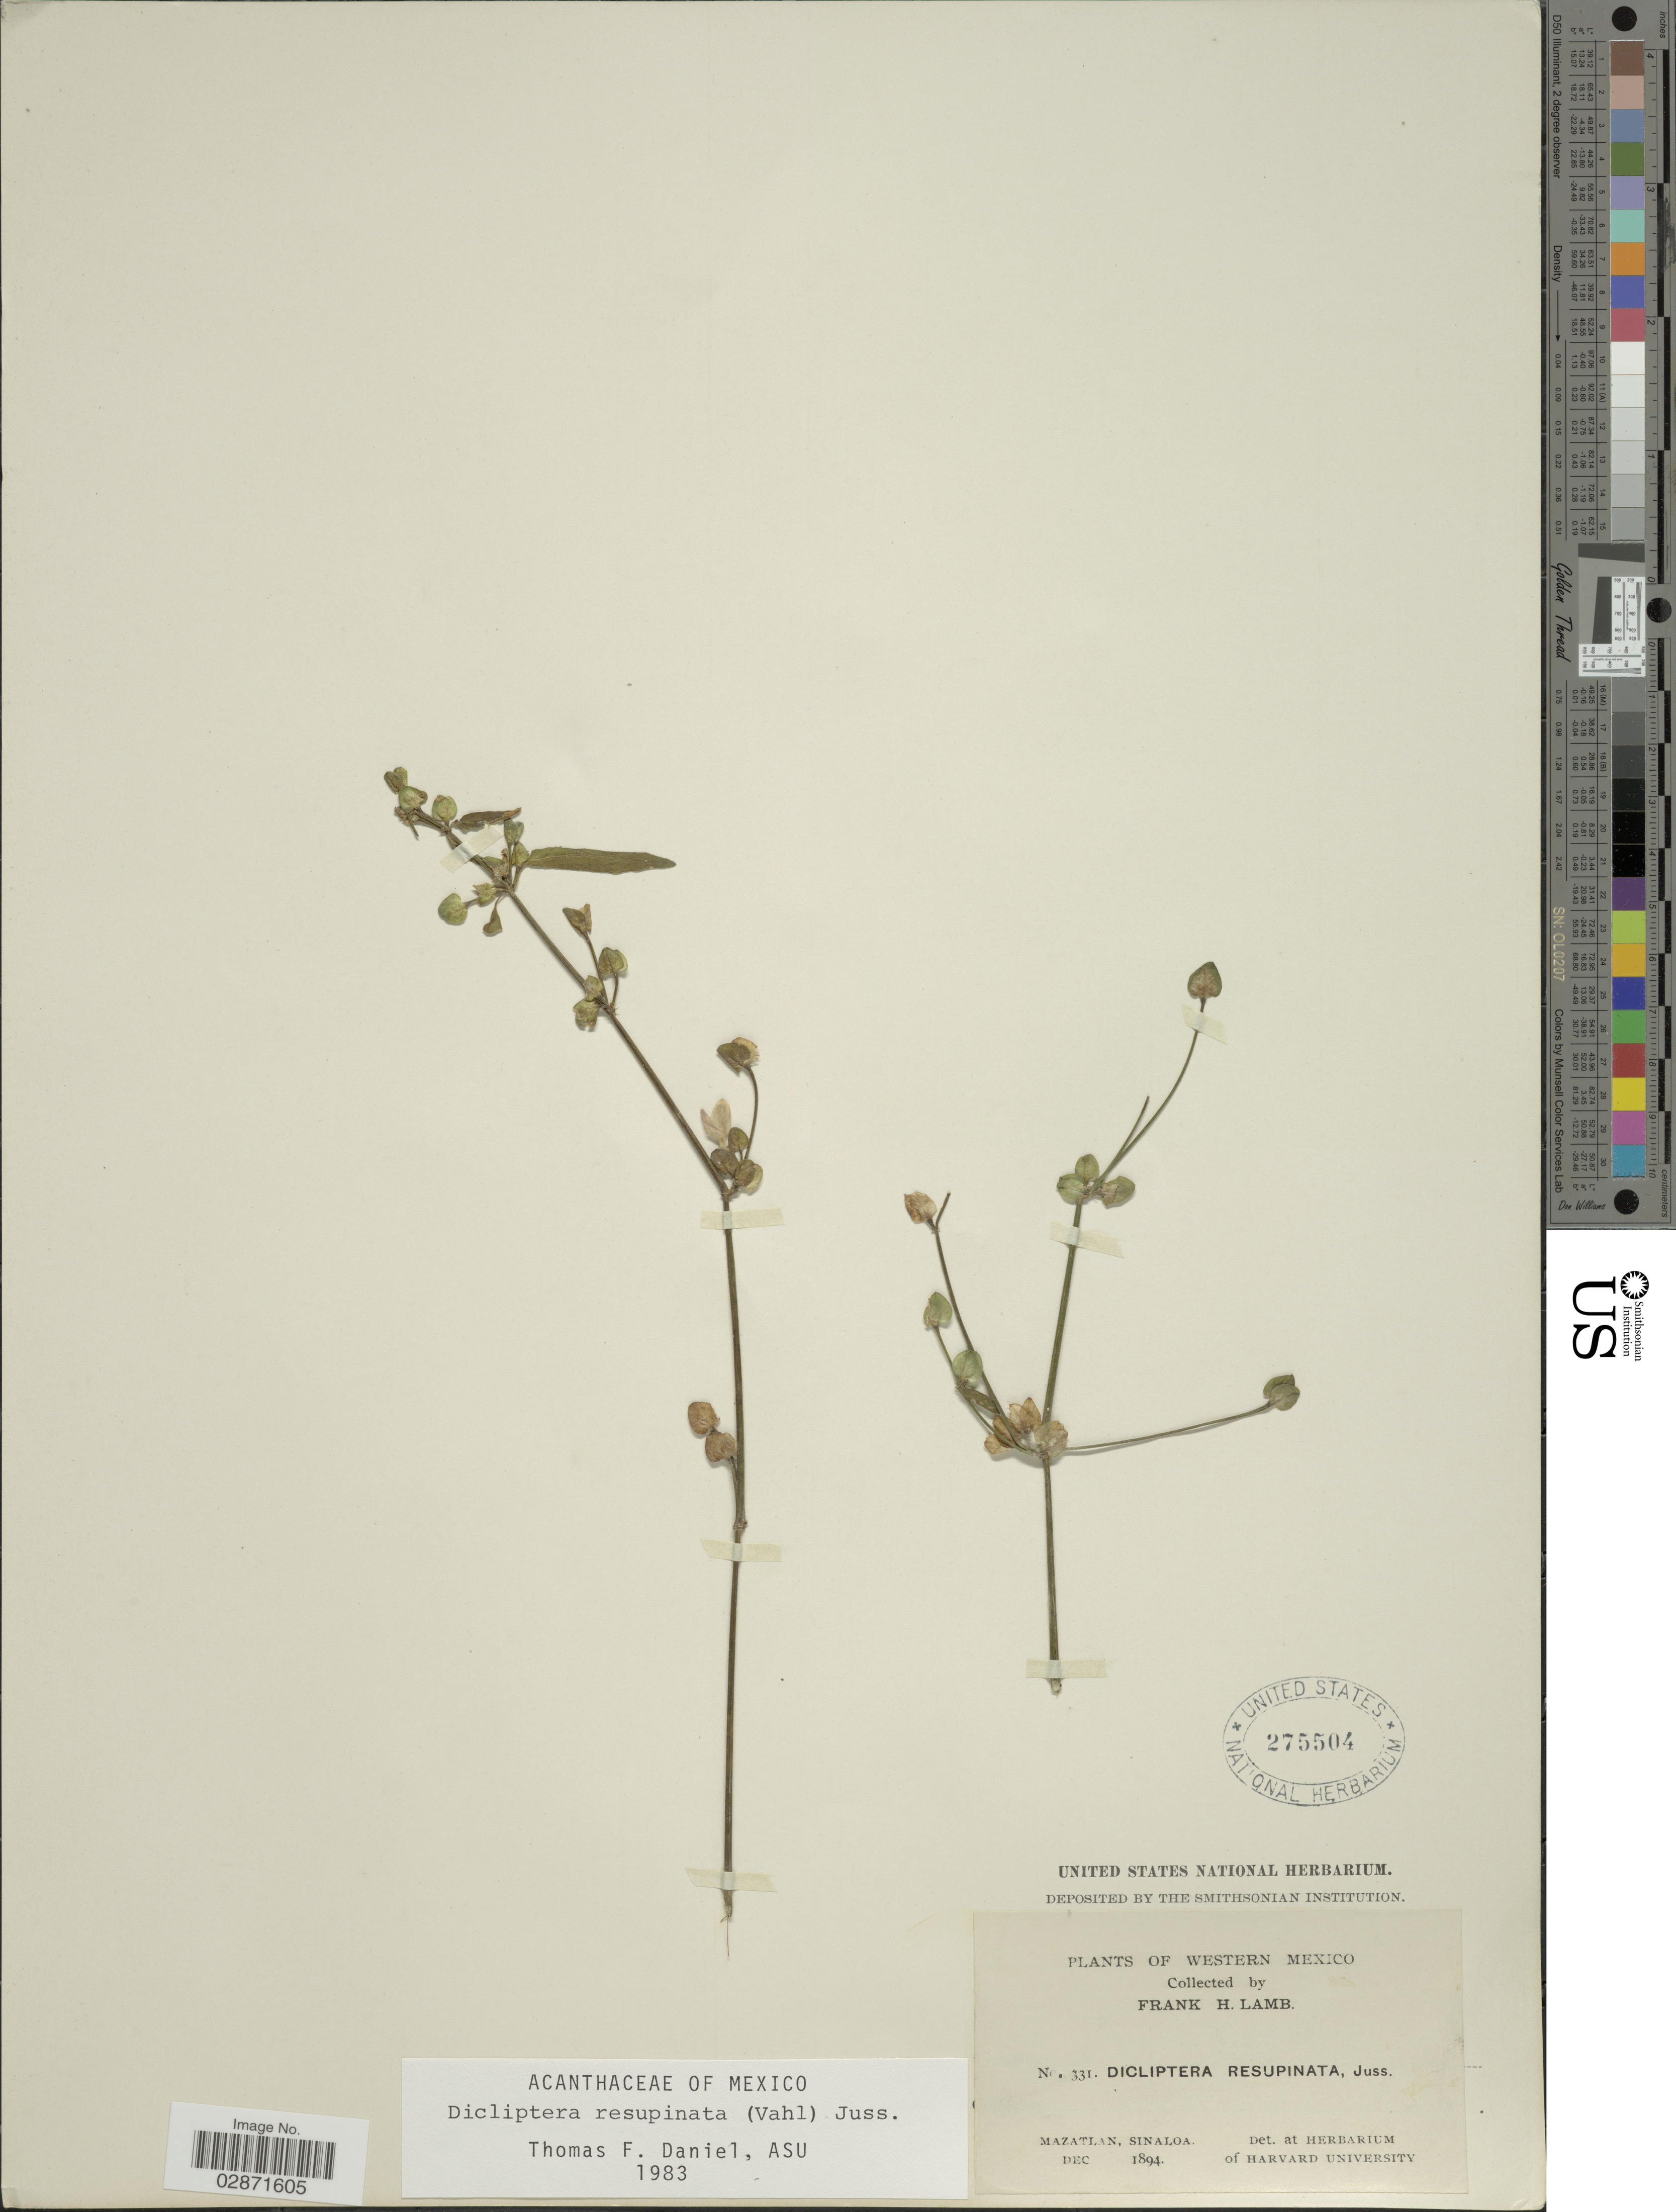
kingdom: Plantae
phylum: Tracheophyta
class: Magnoliopsida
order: Lamiales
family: Acanthaceae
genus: Dicliptera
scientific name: Dicliptera resupinata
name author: (Vahl) Juss.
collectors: F. H. Lamb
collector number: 331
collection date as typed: Dec 1894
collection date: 1894-12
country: Mexico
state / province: Sinaloa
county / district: Mazatlán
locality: Mazatlán.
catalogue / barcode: US 275504